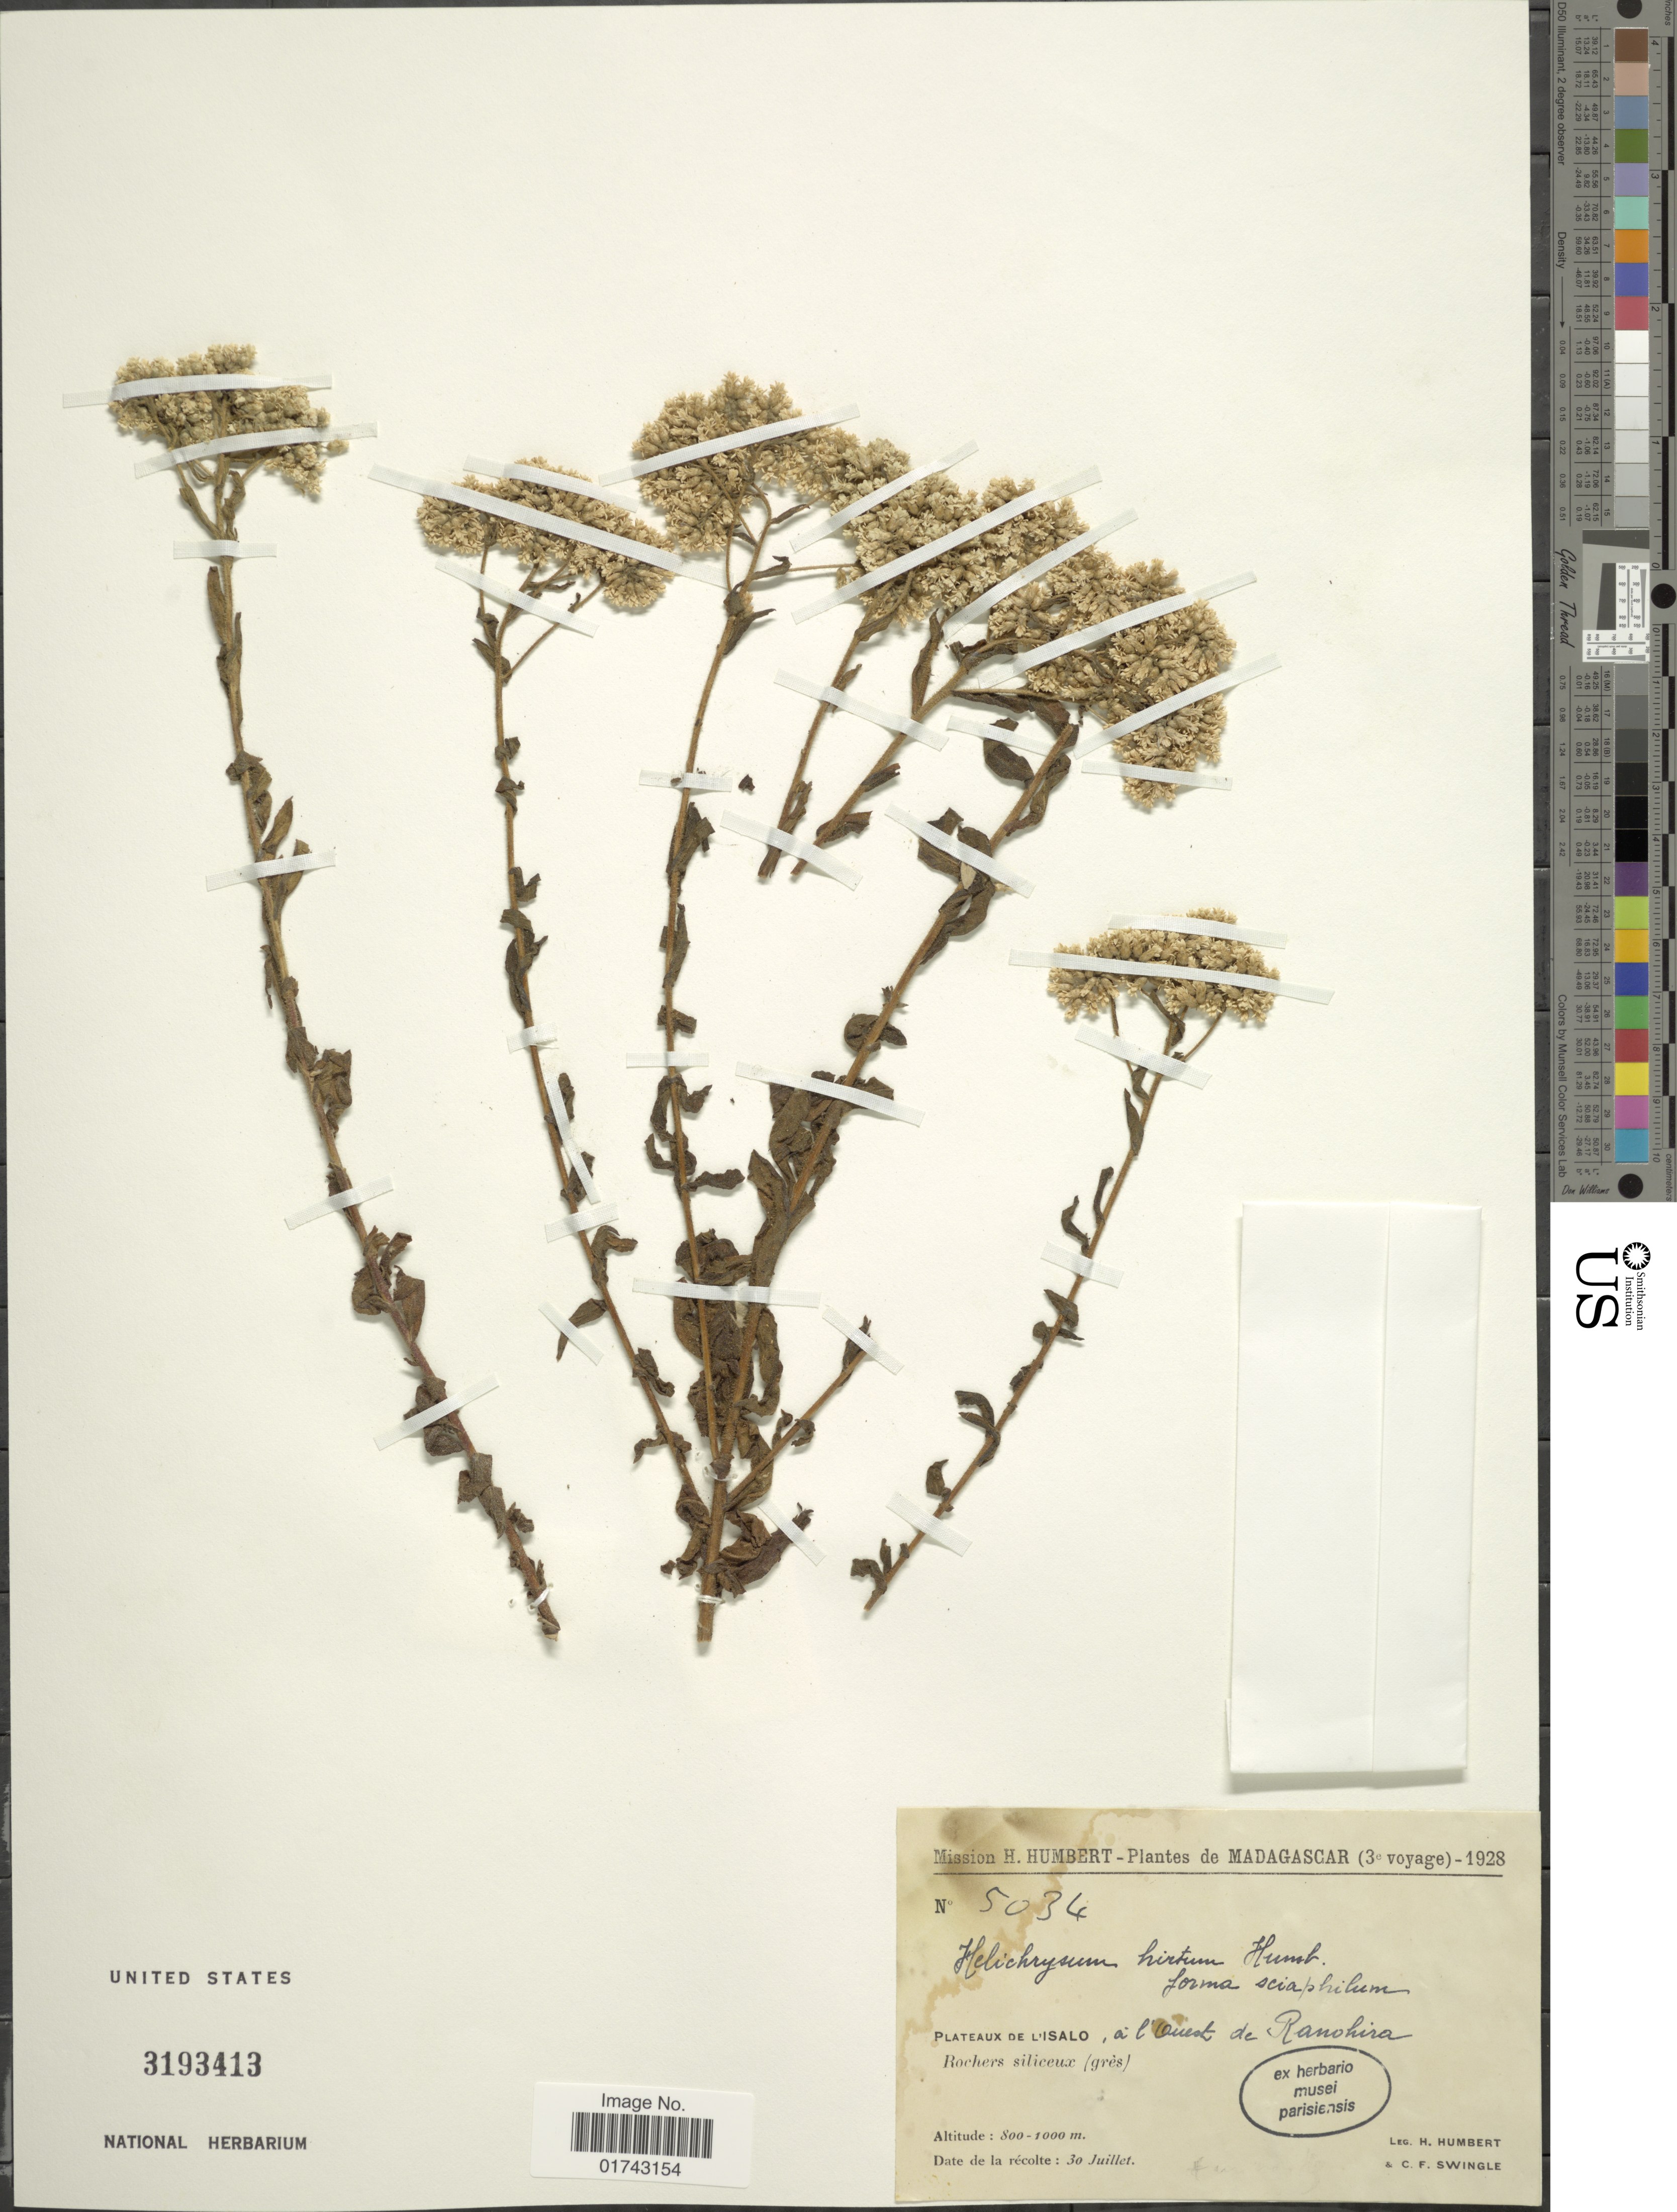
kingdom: Plantae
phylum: Tracheophyta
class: Magnoliopsida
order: Asterales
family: Asteraceae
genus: Helichrysum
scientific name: Helichrysum hirtum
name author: Humbert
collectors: H. Humbert & C. Swingle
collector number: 5034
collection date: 1928-07-30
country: Madagascar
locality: Plateaux de L' Isalo, a l'Ouest de Ranohira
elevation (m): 800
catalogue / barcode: US 3193413